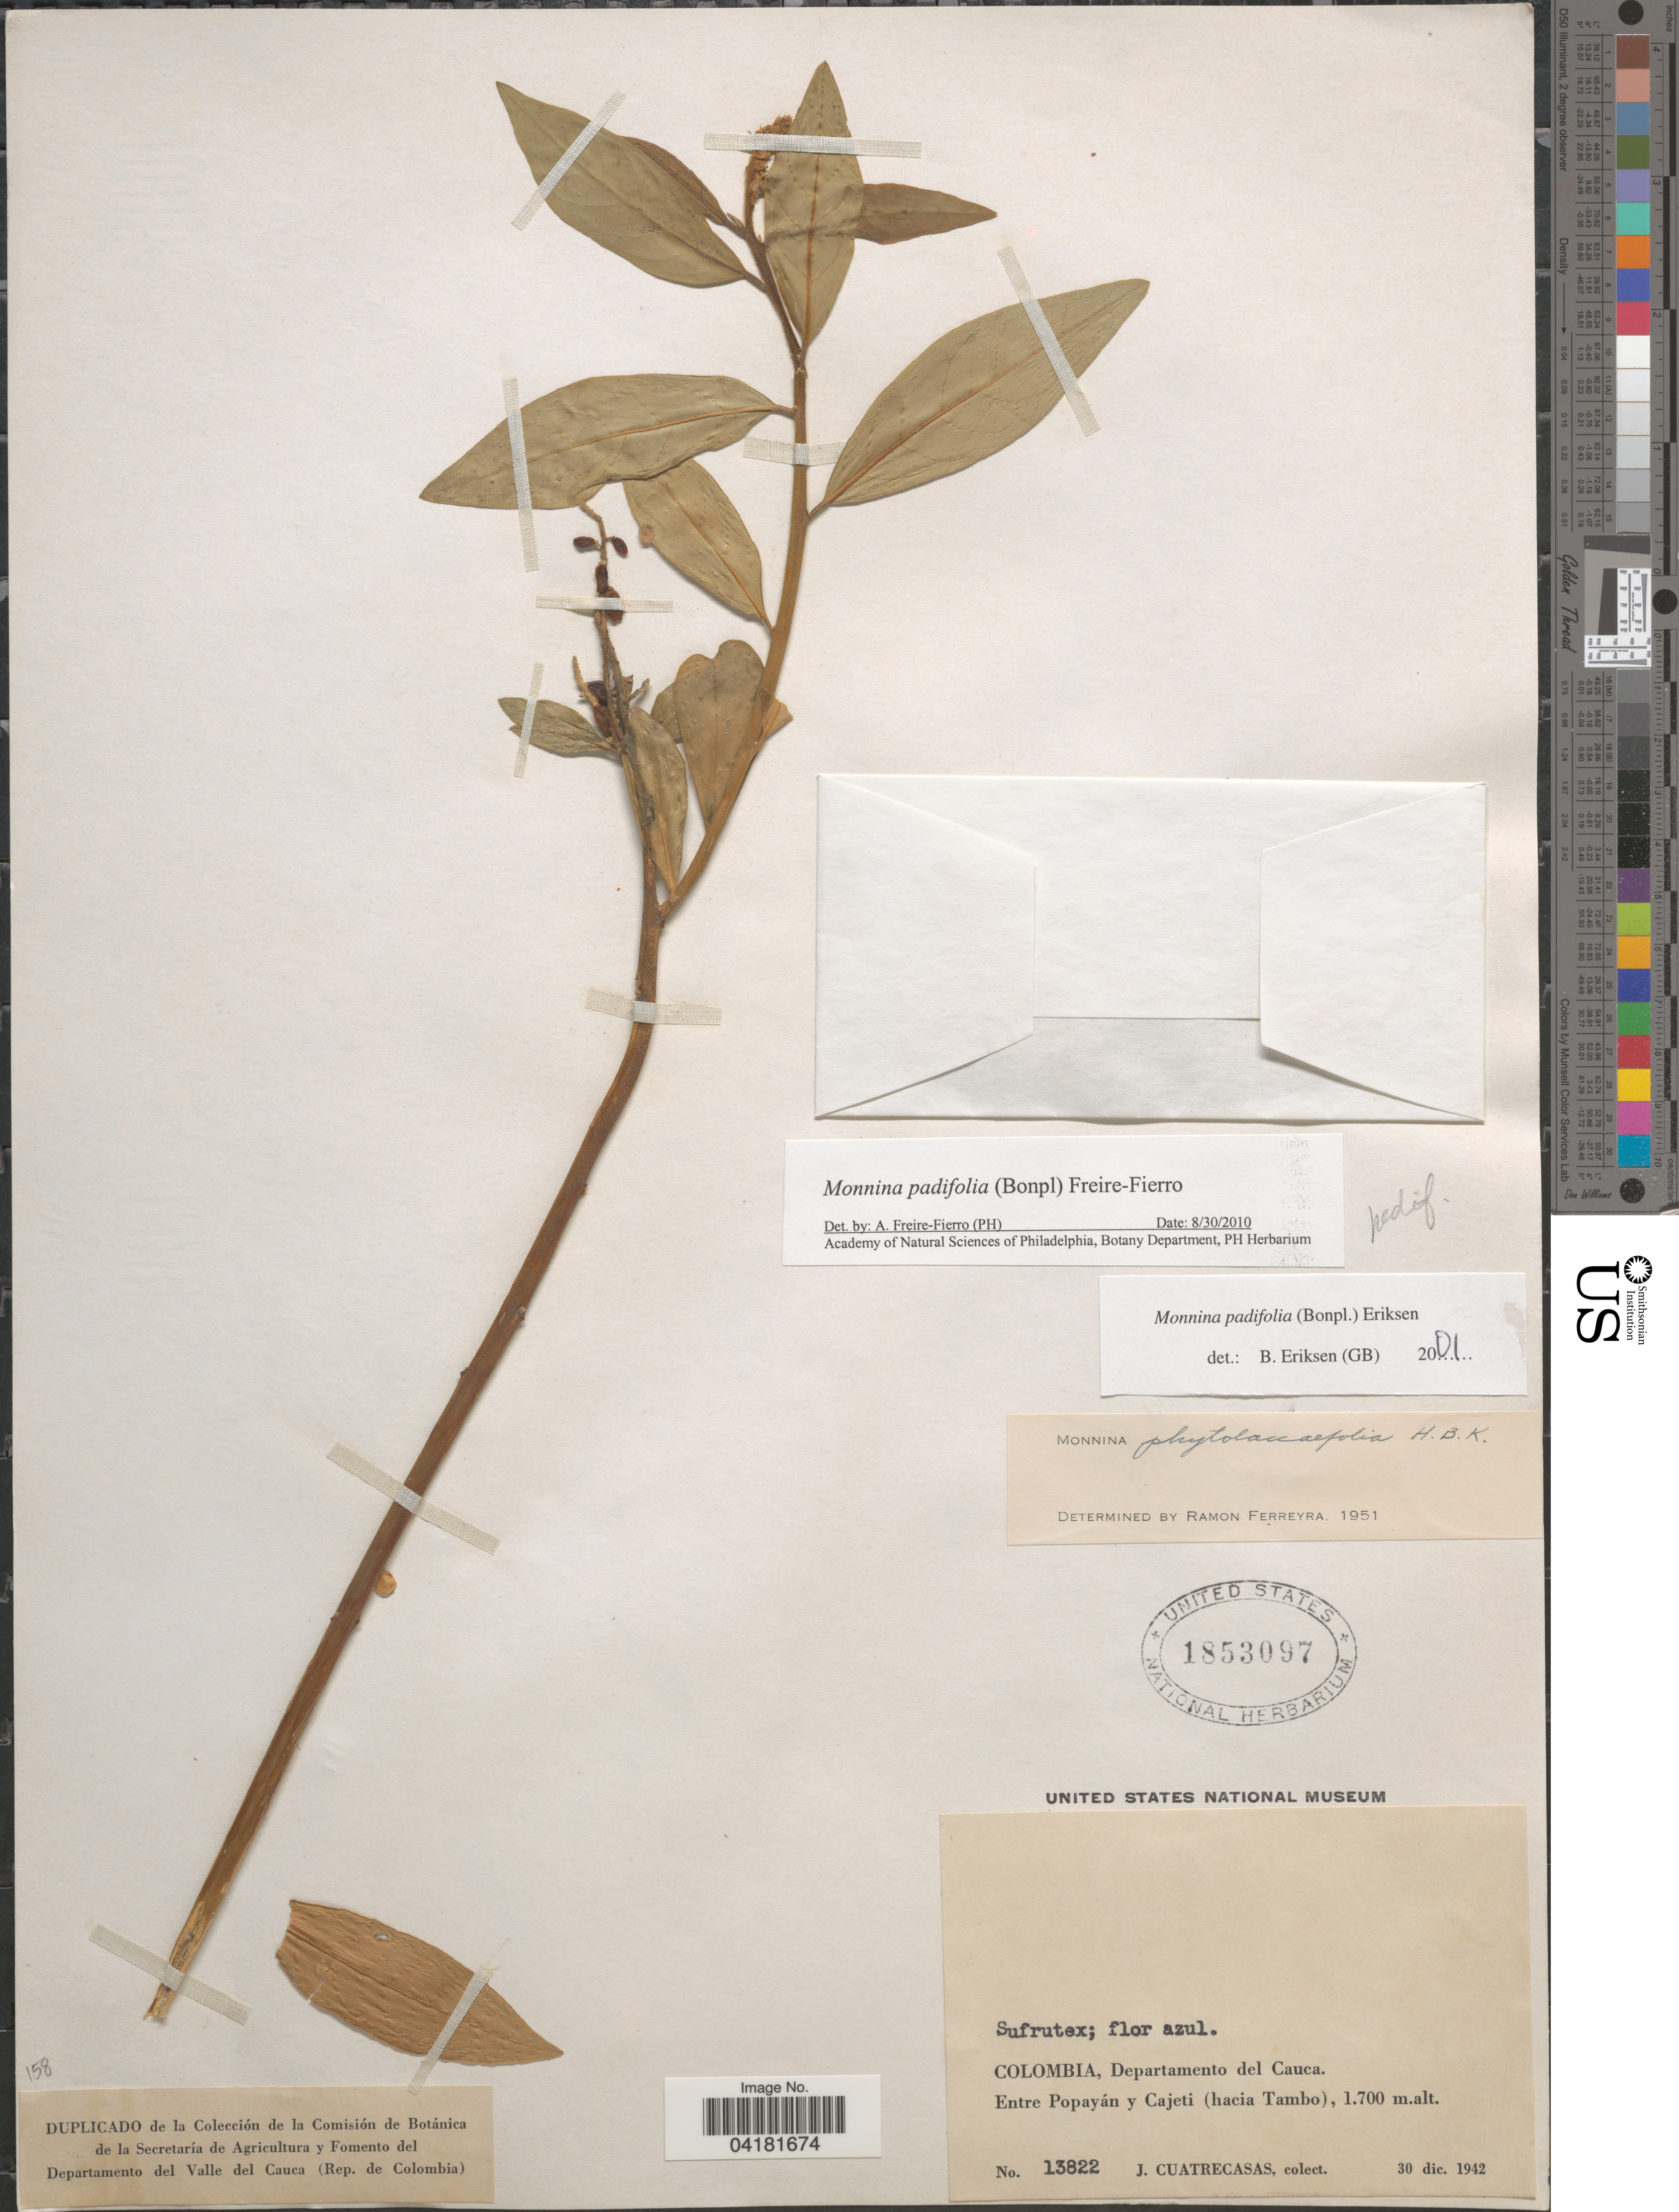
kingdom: Plantae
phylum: Tracheophyta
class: Magnoliopsida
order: Fabales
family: Polygalaceae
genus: Monnina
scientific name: Monnina padifolia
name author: (Bonpl.) Freire-Fierro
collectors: J. Cuatrecasas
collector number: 13822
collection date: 1942-12-30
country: Colombia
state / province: Cauca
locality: Departamento del Cauca. Entre Popayán y Cajeti (hacia Tambo).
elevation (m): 1700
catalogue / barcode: US 1853097